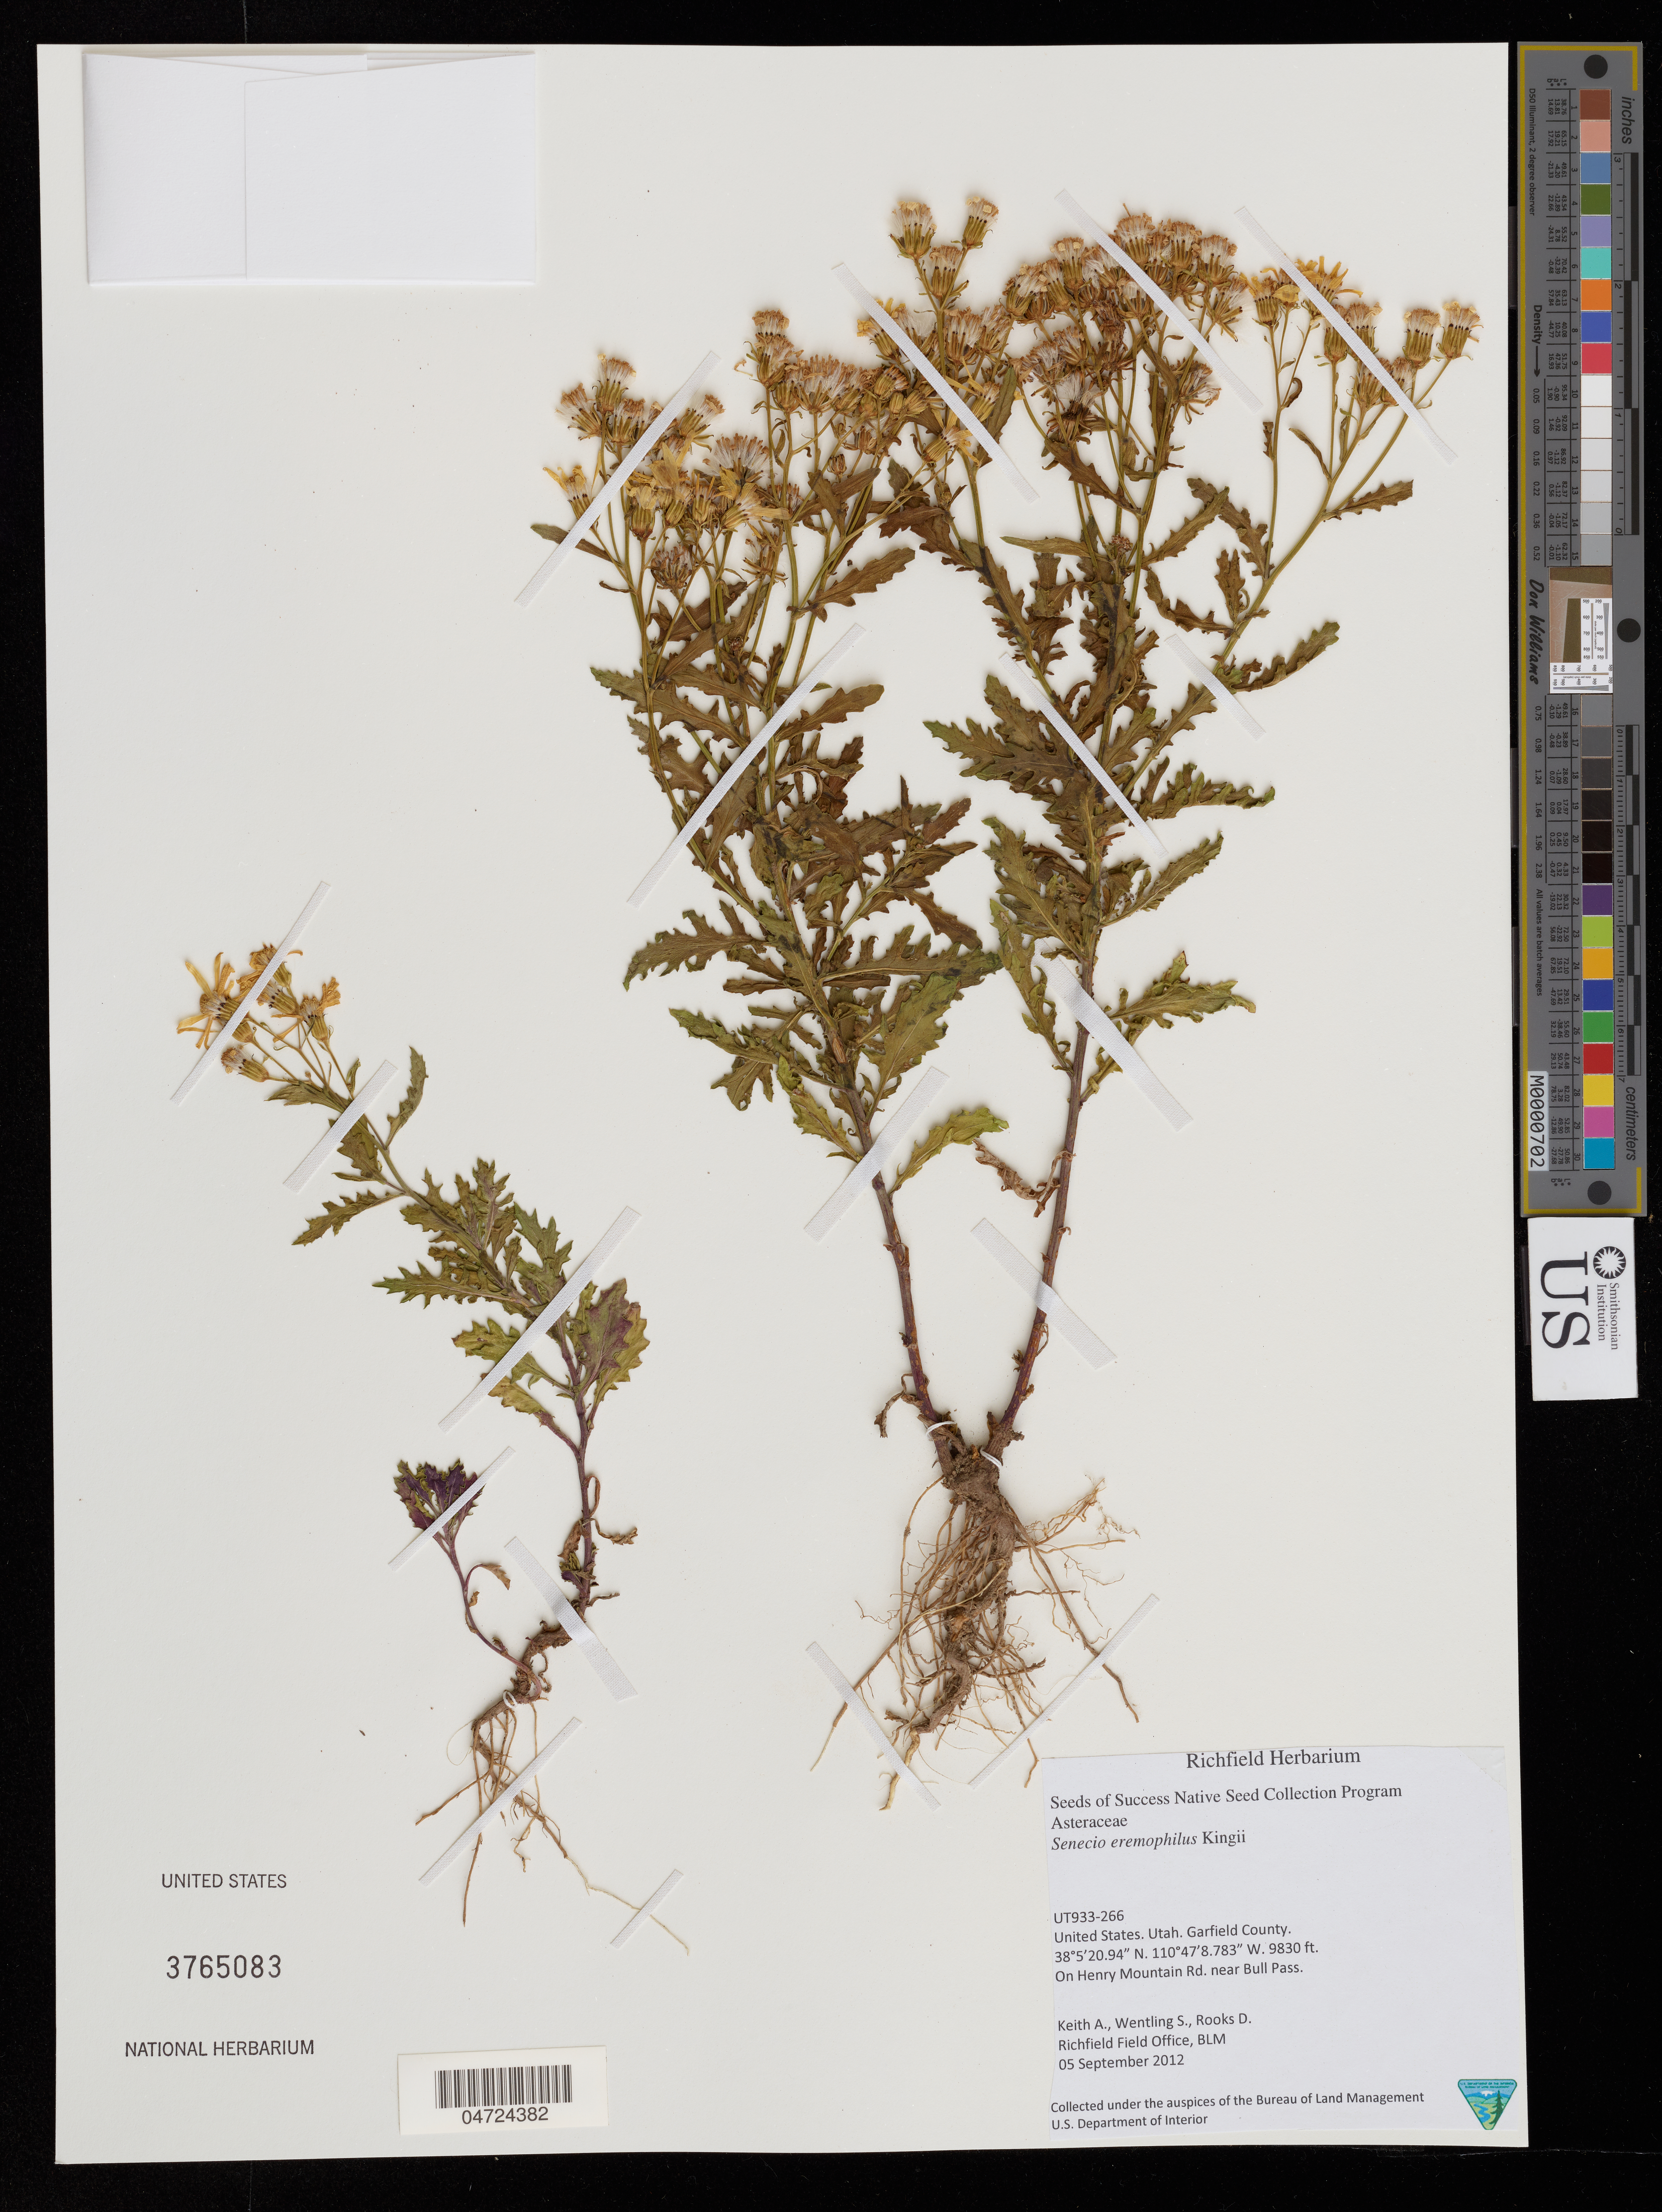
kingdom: Plantae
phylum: Tracheophyta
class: Magnoliopsida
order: Asterales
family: Asteraceae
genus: Senecio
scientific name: Senecio eremophilus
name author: Richardson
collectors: A. Keith, S. Wentling & D. Rooks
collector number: UT933-266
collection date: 2012-09-05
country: United States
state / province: Utah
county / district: Garfield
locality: Garfield County. On Henry Mountain Rd. near Bull Pass.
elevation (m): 2996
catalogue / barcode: US 3765083